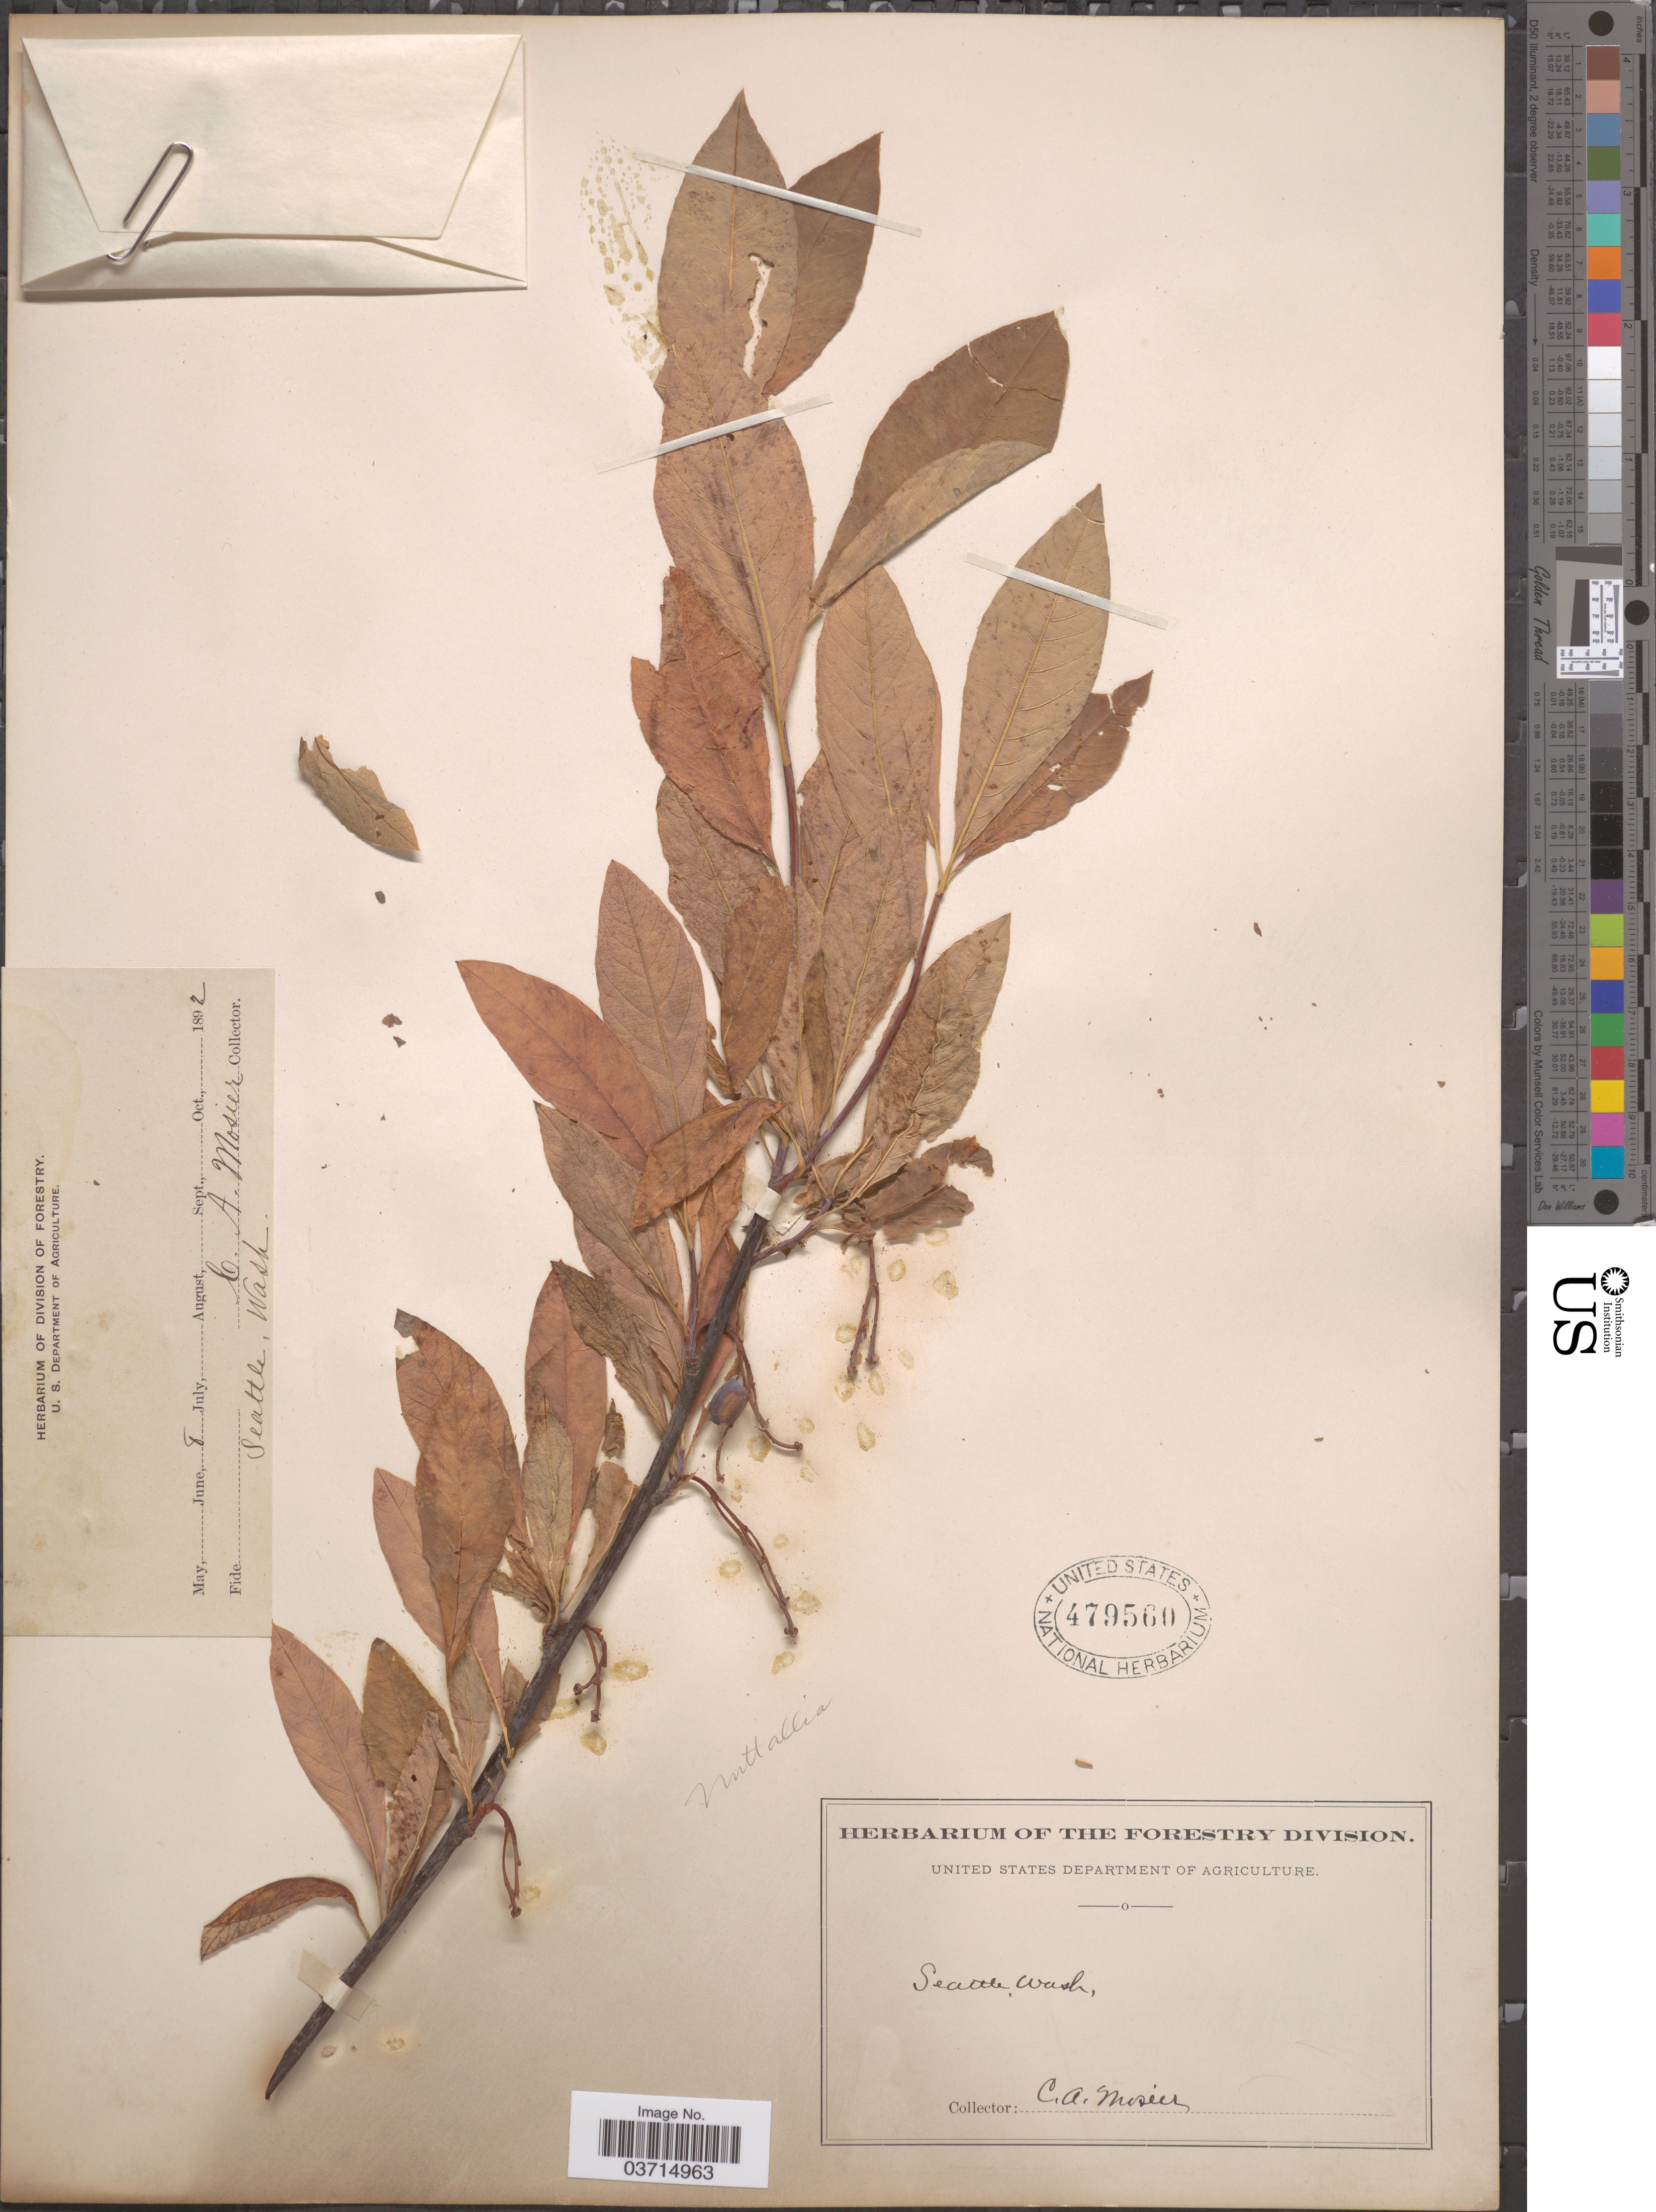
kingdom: Plantae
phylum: Tracheophyta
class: Magnoliopsida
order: Rosales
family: Rosaceae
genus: Oemleria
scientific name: Oemleria cerasiformis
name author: (Torr. & A. Gray ex Hook. & Arn.) J.W. Landon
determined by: Strong, Mark T., (BOT), Smithsonian Institution - National Museum of Natural History (UNITED STATES)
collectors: C. A. Mosier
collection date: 1892-06-08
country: United States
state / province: Washington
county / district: King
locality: Seattle.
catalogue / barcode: US 479560